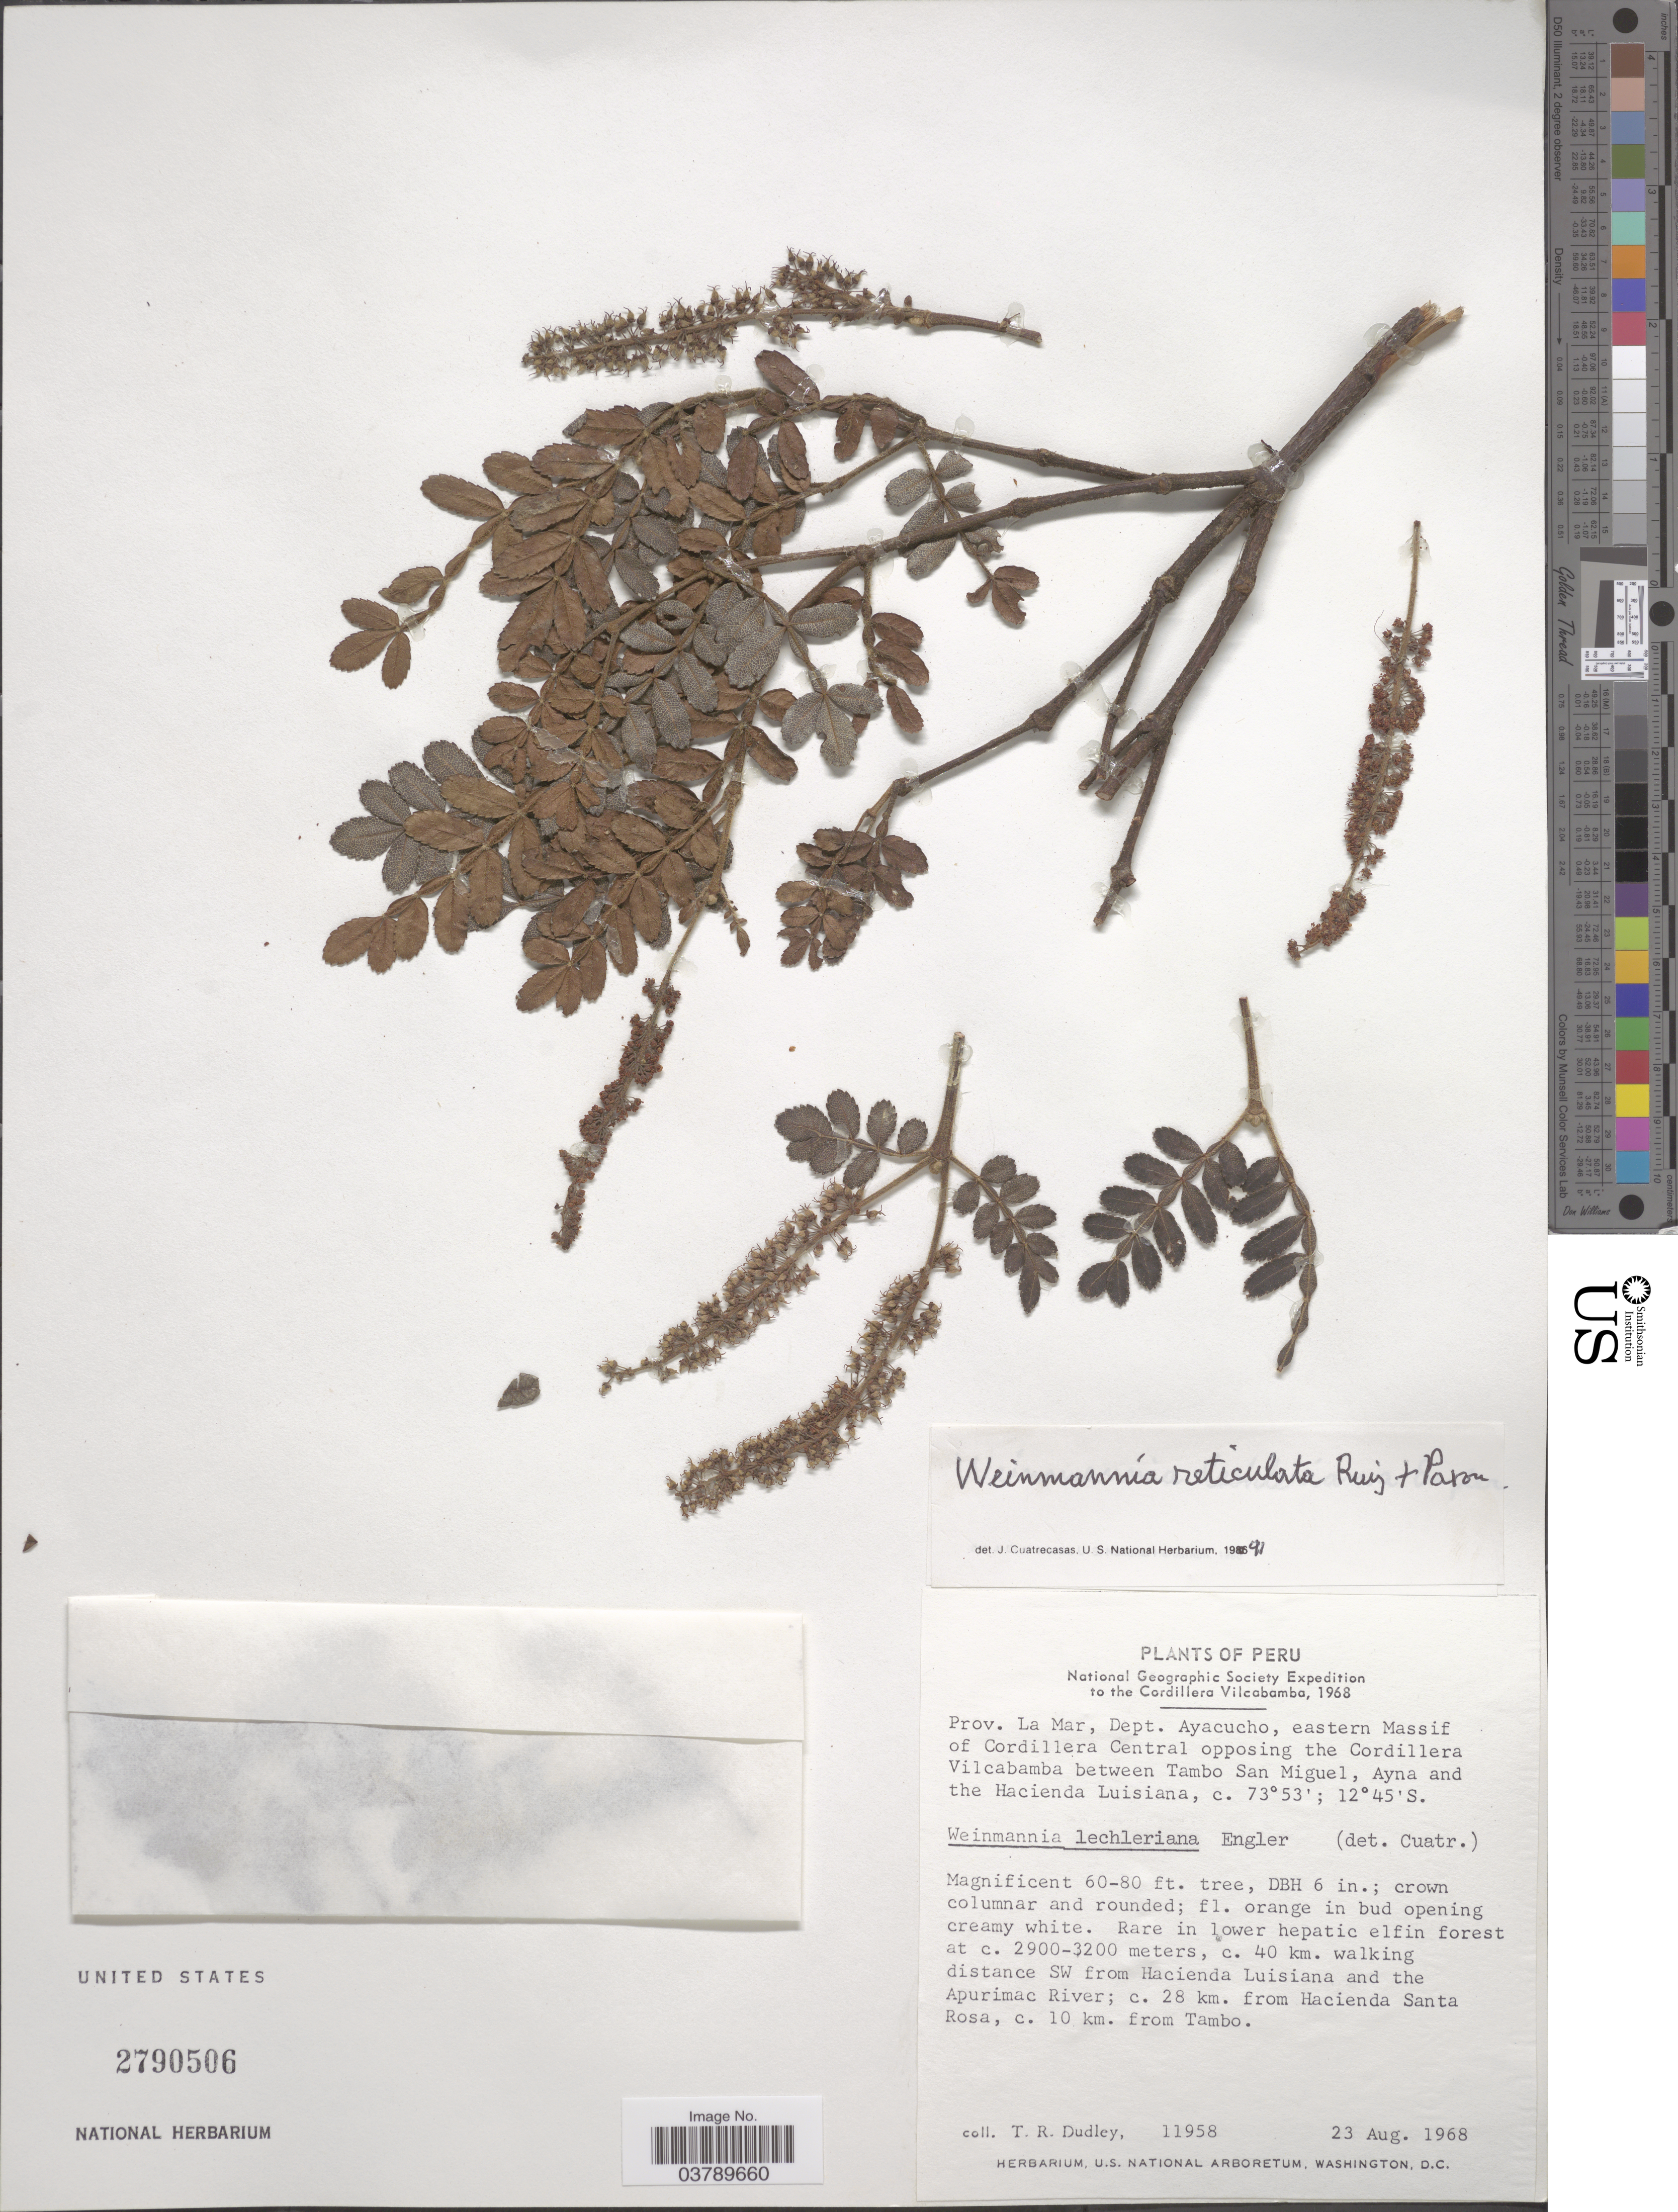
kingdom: Plantae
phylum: Tracheophyta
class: Magnoliopsida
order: Oxalidales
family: Cunoniaceae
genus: Weinmannia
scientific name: Weinmannia reticulata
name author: Ruiz & Pav.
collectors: T. R. Dudley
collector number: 11958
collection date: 1968-08-23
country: Peru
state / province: Ayacucho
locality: Cordillera Vilcabamba. Prov. La Mar, Dept. Ayacucho, eastern Massif of Cordillera Central opposing the Cordillera Vilcabamba between Tambo San Miguel, Ayna and the Hacienda Luisiana. C. 40 km. walking distance SW from Hacienda Luisiana and the Apurimac River; c. 28 km. from Hacienda Santa Rosa, c. 10 km. from Tambo.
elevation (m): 2900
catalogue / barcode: US 2790506